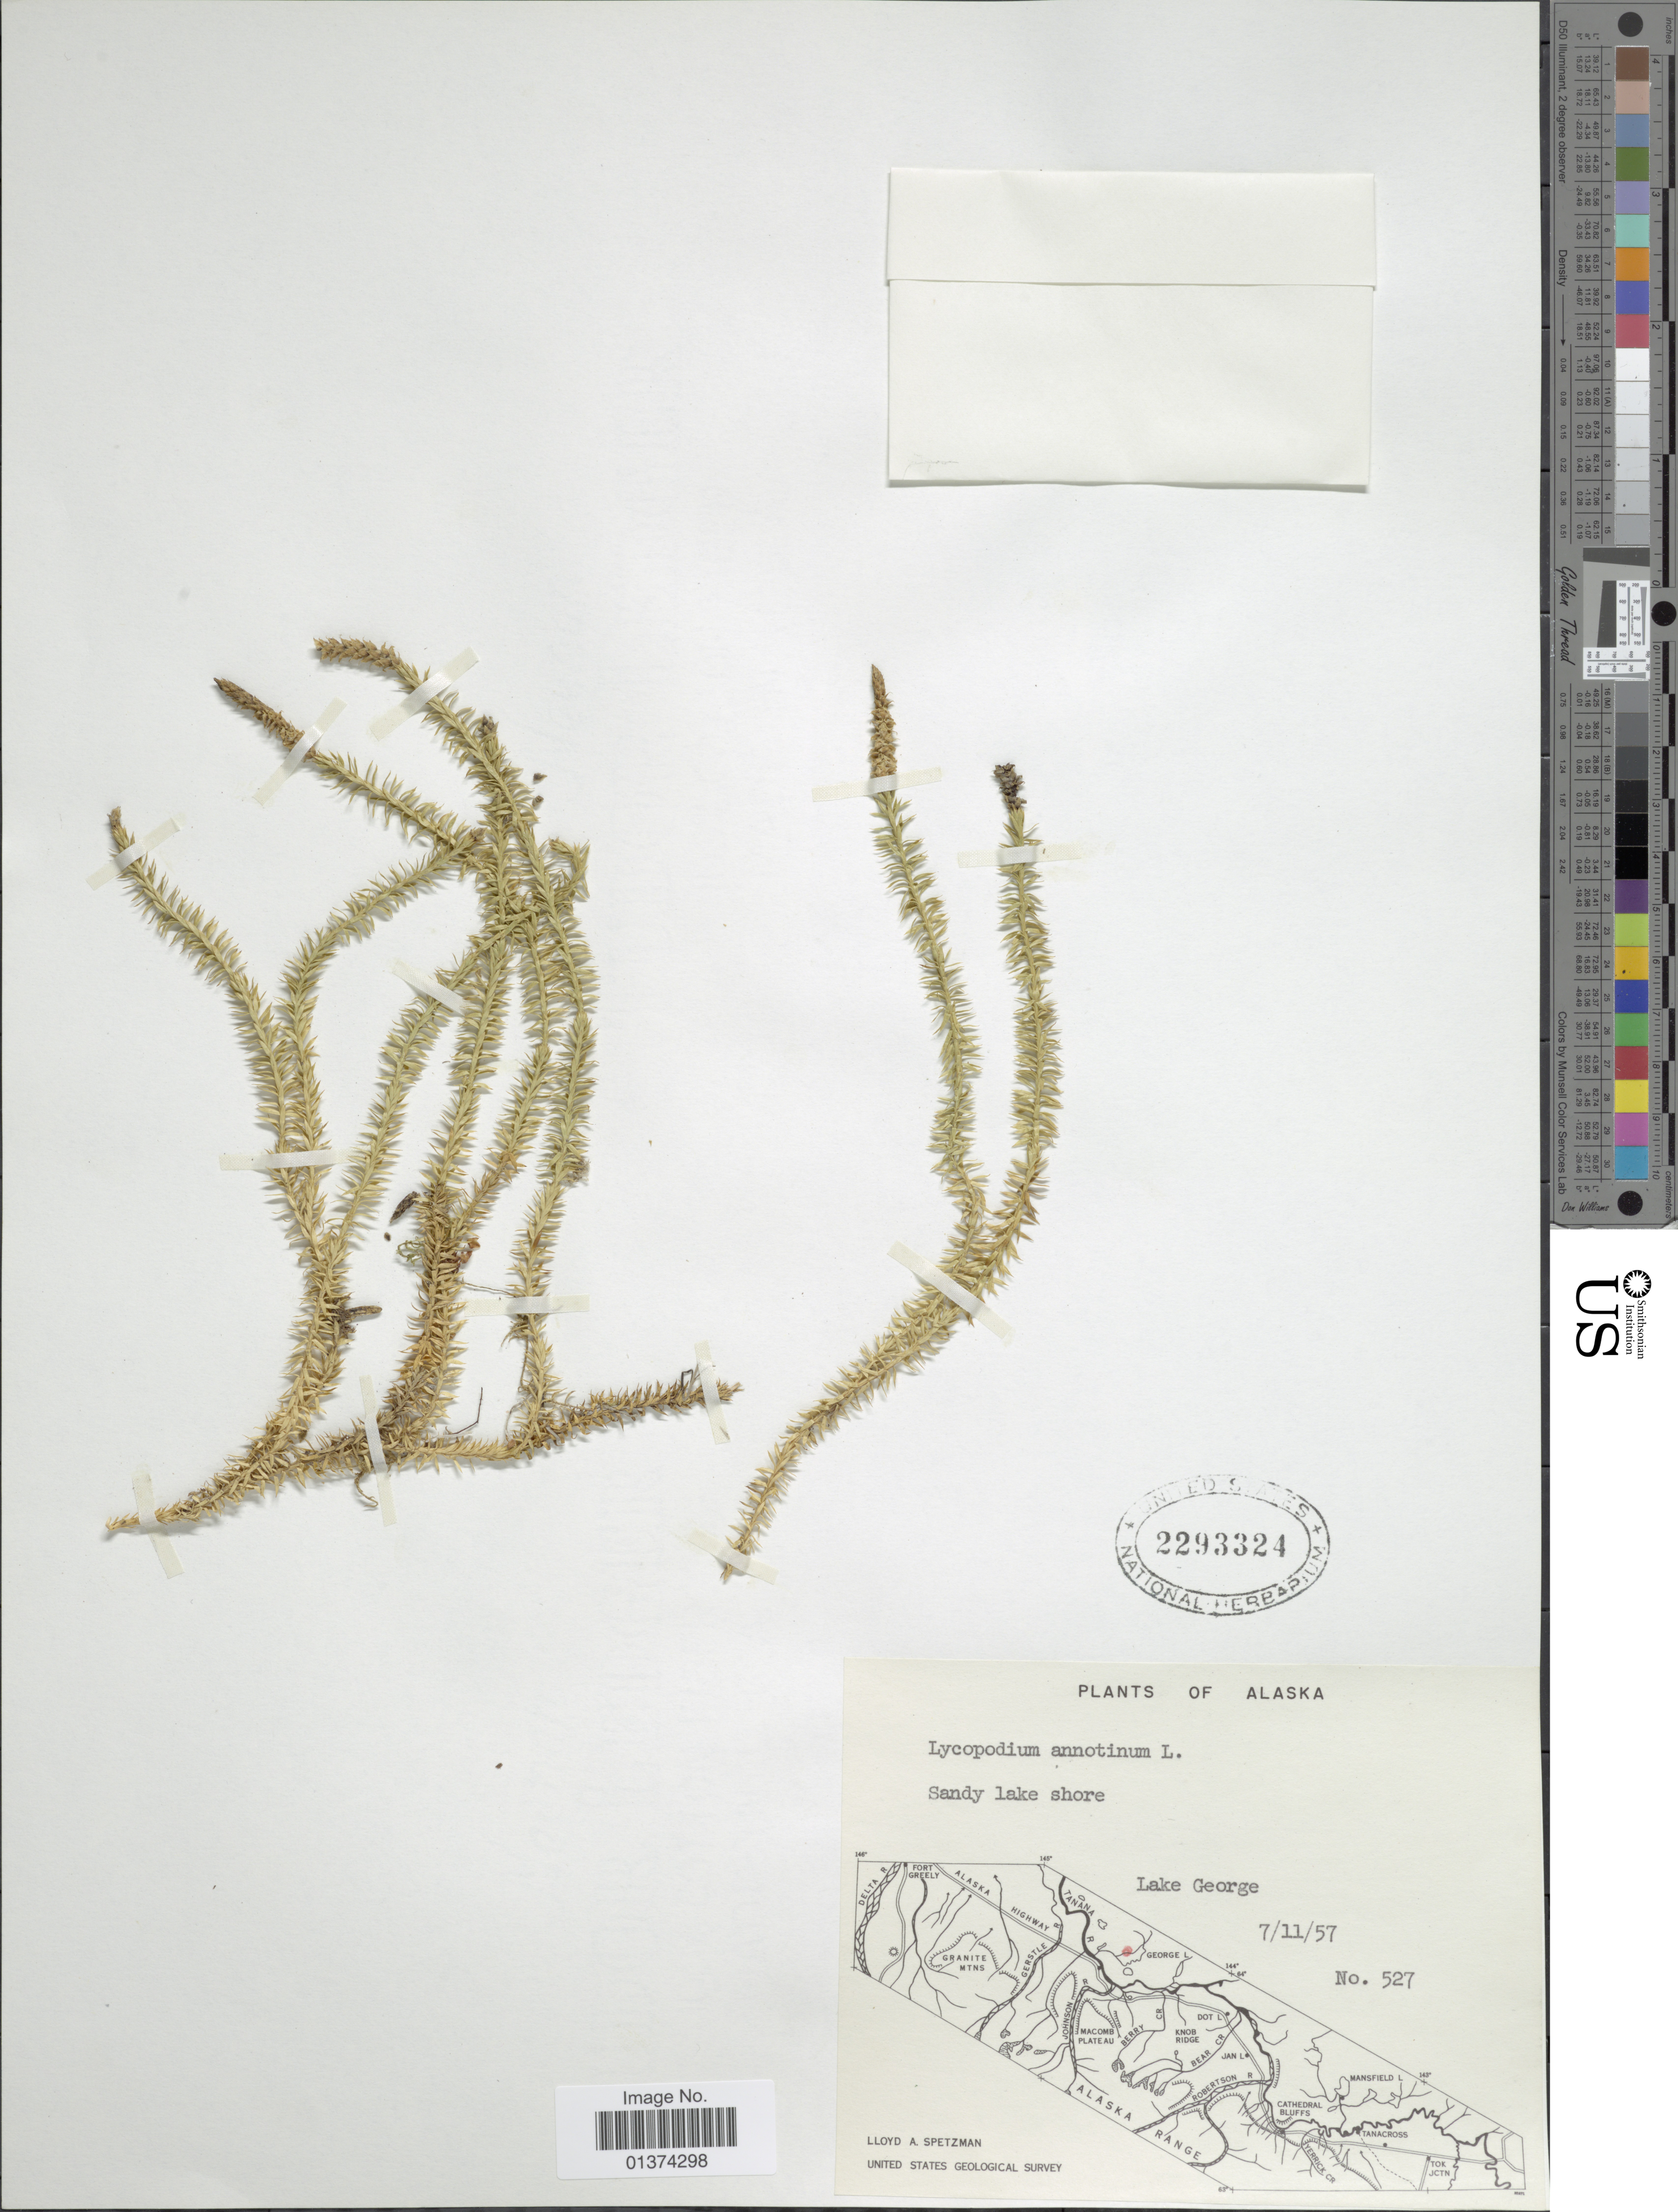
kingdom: Plantae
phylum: Tracheophyta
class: Lycopodiopsida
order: Lycopodiales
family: Lycopodiaceae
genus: Spinulum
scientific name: Spinulum annotinum subsp. annotinum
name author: (L.) A. Haines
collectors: L. Spetzman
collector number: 527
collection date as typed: Transcribed d/m/y: 11/7/57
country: United States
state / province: Alaska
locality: Lake George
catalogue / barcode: US 2293324